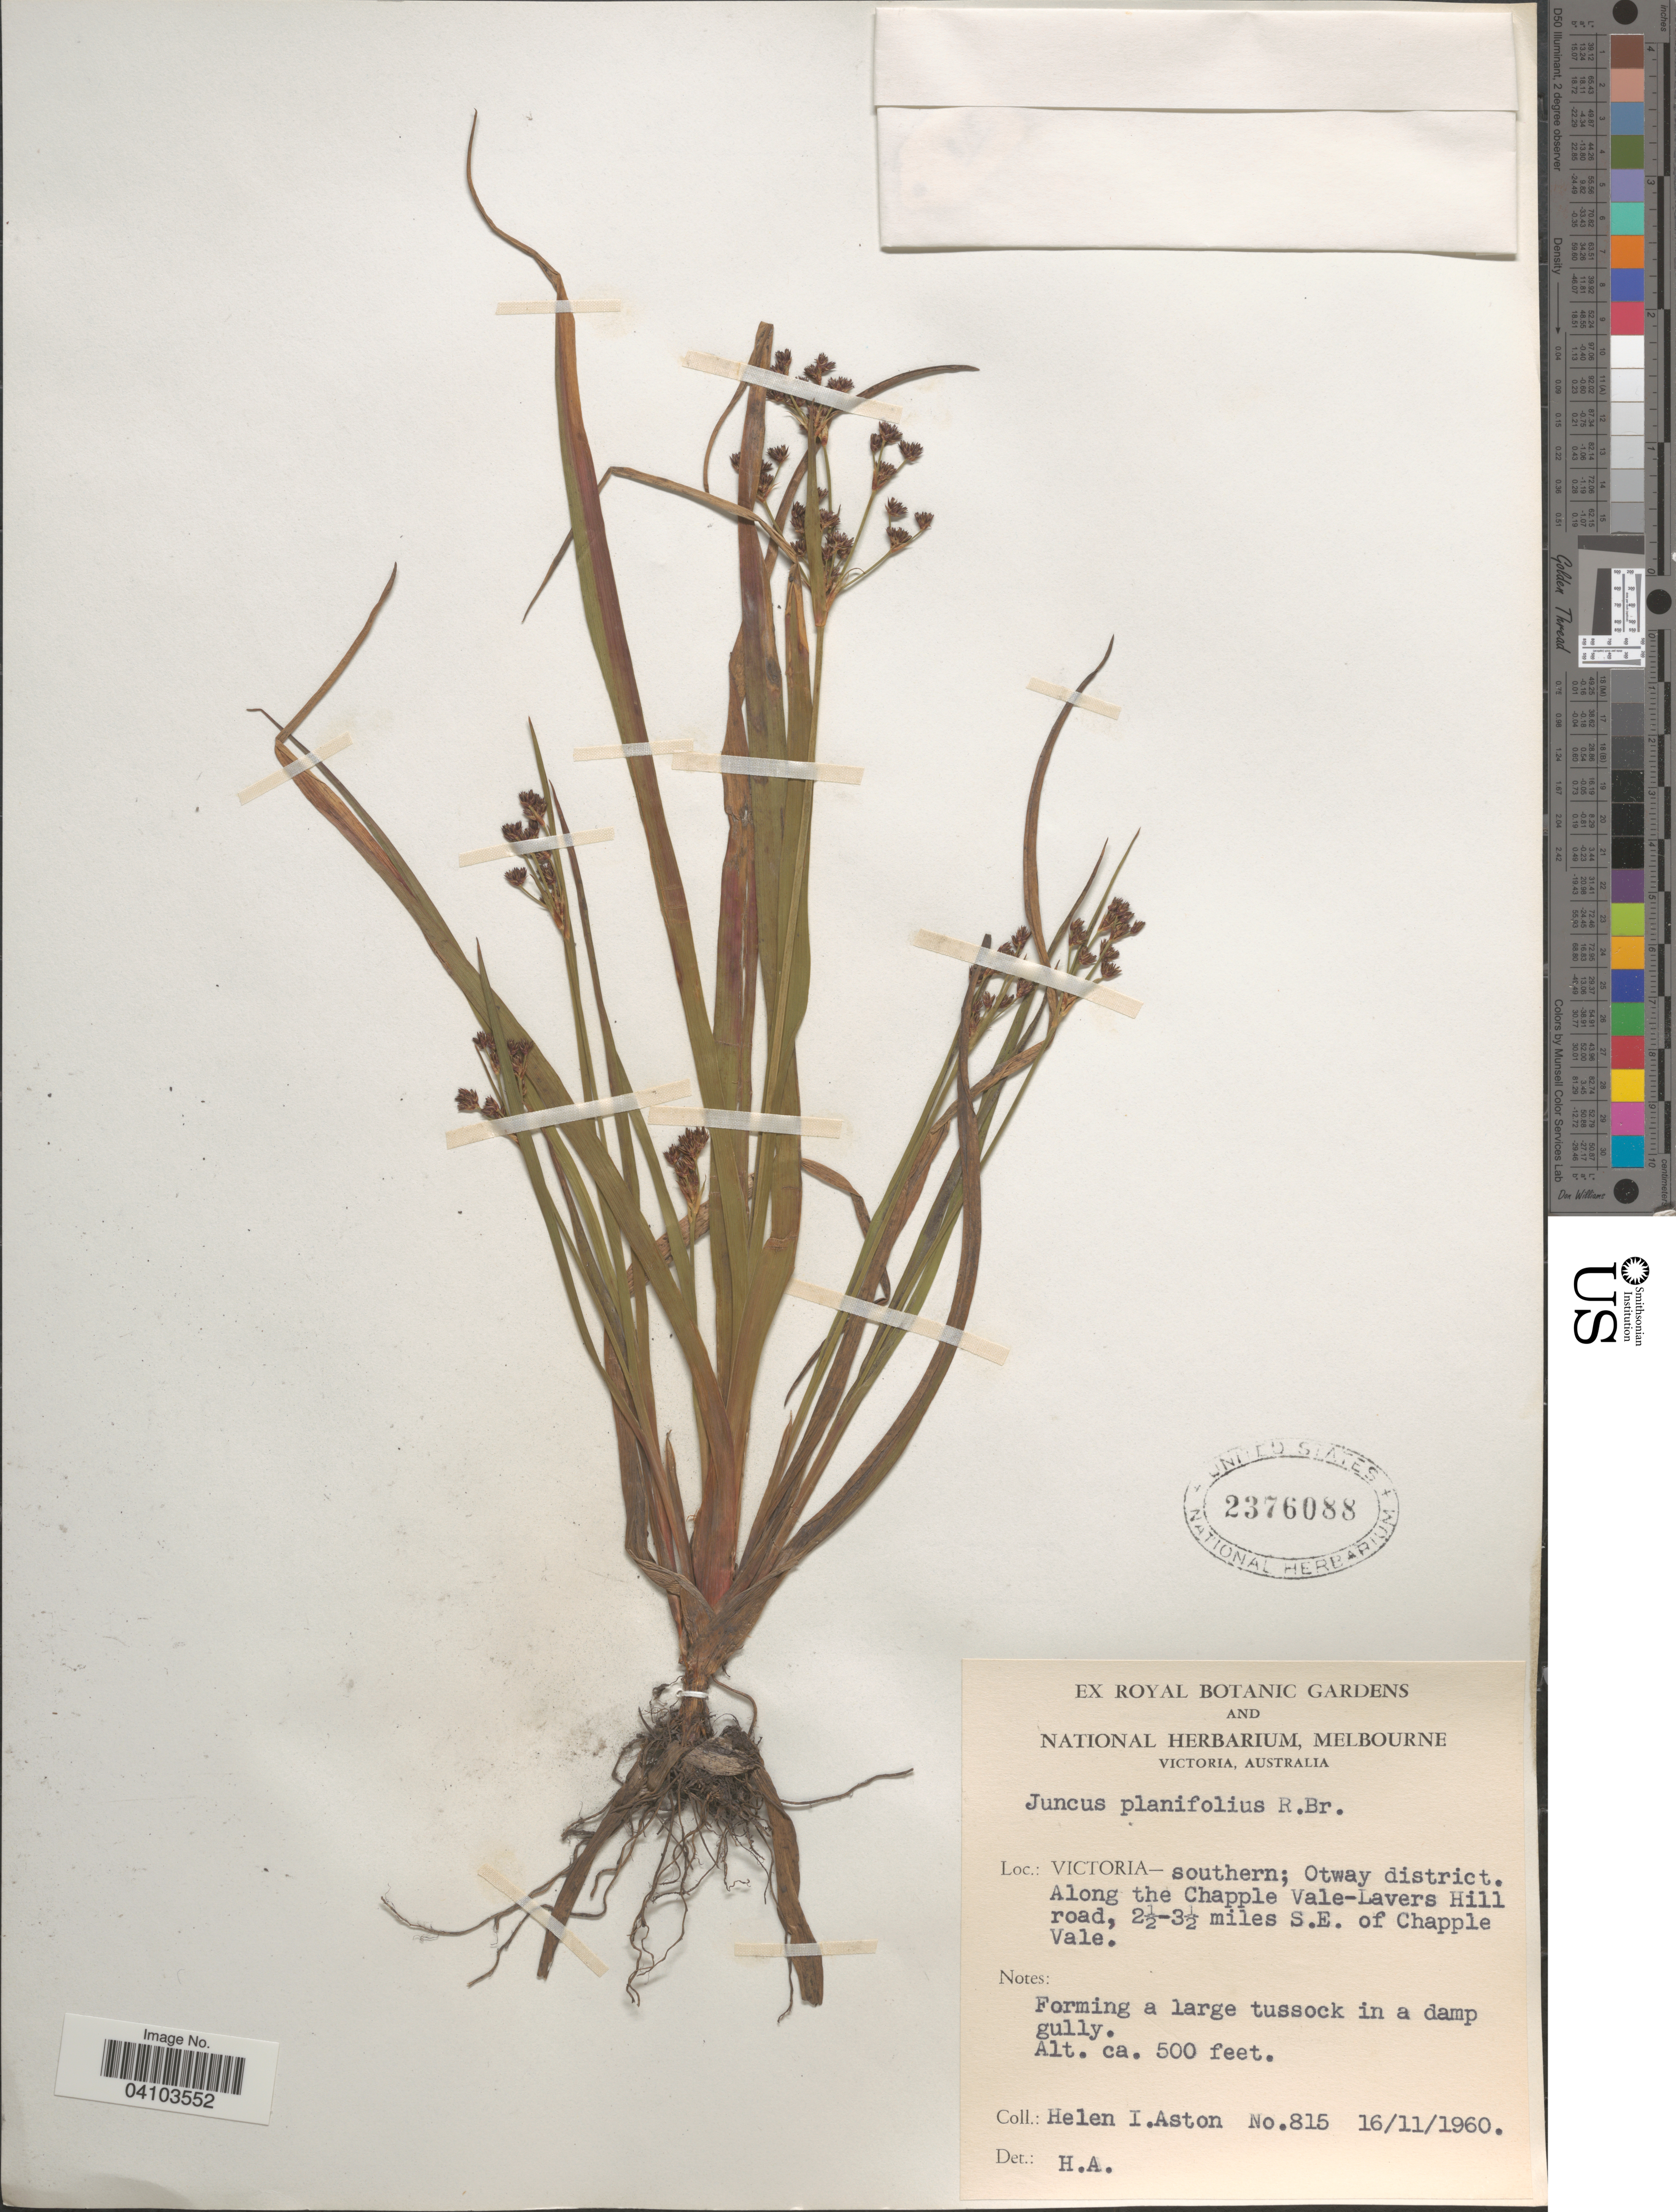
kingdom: Plantae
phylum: Tracheophyta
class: Liliopsida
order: Poales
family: Juncaceae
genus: Juncus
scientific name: Juncus planifolius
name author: R. Br.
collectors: H. I. Aston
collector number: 815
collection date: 1960-11-16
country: Australia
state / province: Victoria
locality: Victoria- southern; Otway district. Along the Chapple Vale-Lavers Hill road, 2½-3½ miles S.E. of Chapple Vale.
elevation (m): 152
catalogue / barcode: US 2376088